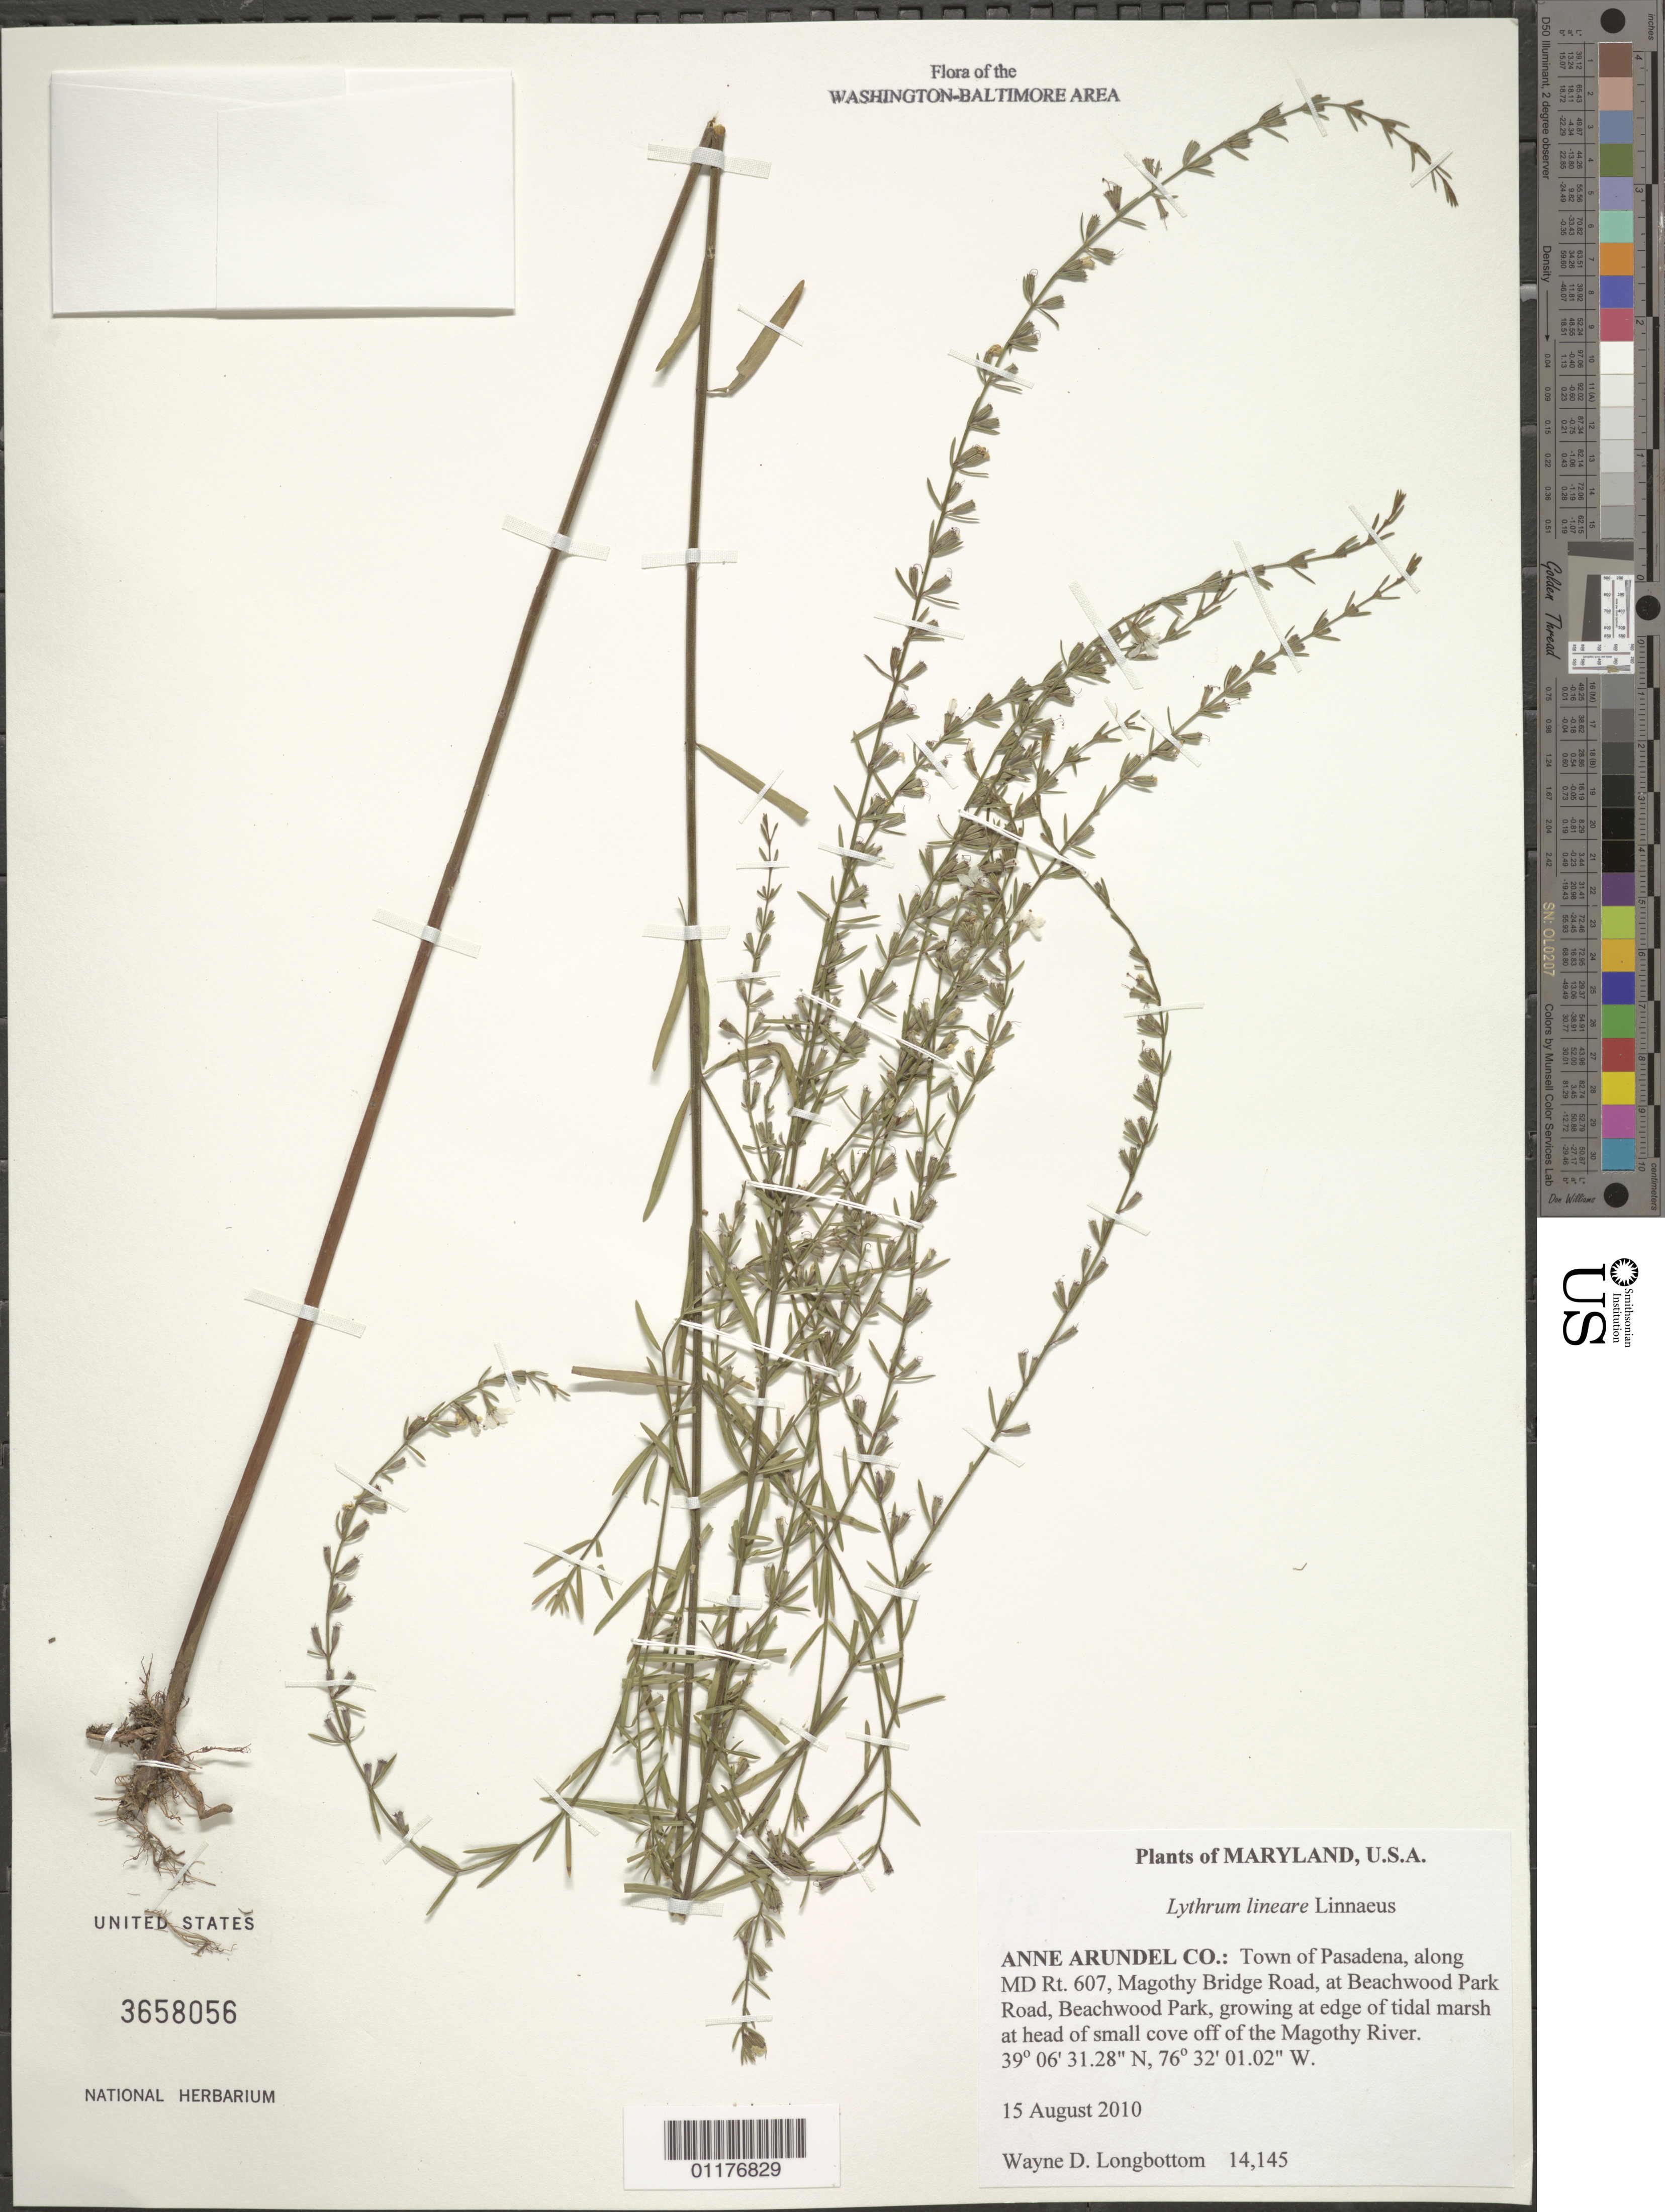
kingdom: Plantae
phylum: Tracheophyta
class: Magnoliopsida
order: Myrtales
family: Lythraceae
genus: Lythrum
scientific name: Lythrum lineare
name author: L.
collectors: W. D. Longbottom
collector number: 14145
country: United States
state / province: Maryland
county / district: Anne Arundel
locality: Pasadena, along MD Rt. 607, Magothy Bridge Road, at Beachwood Park Road, Beachwood Park, head of small cove off the Mgathy River.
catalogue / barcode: US 3658056